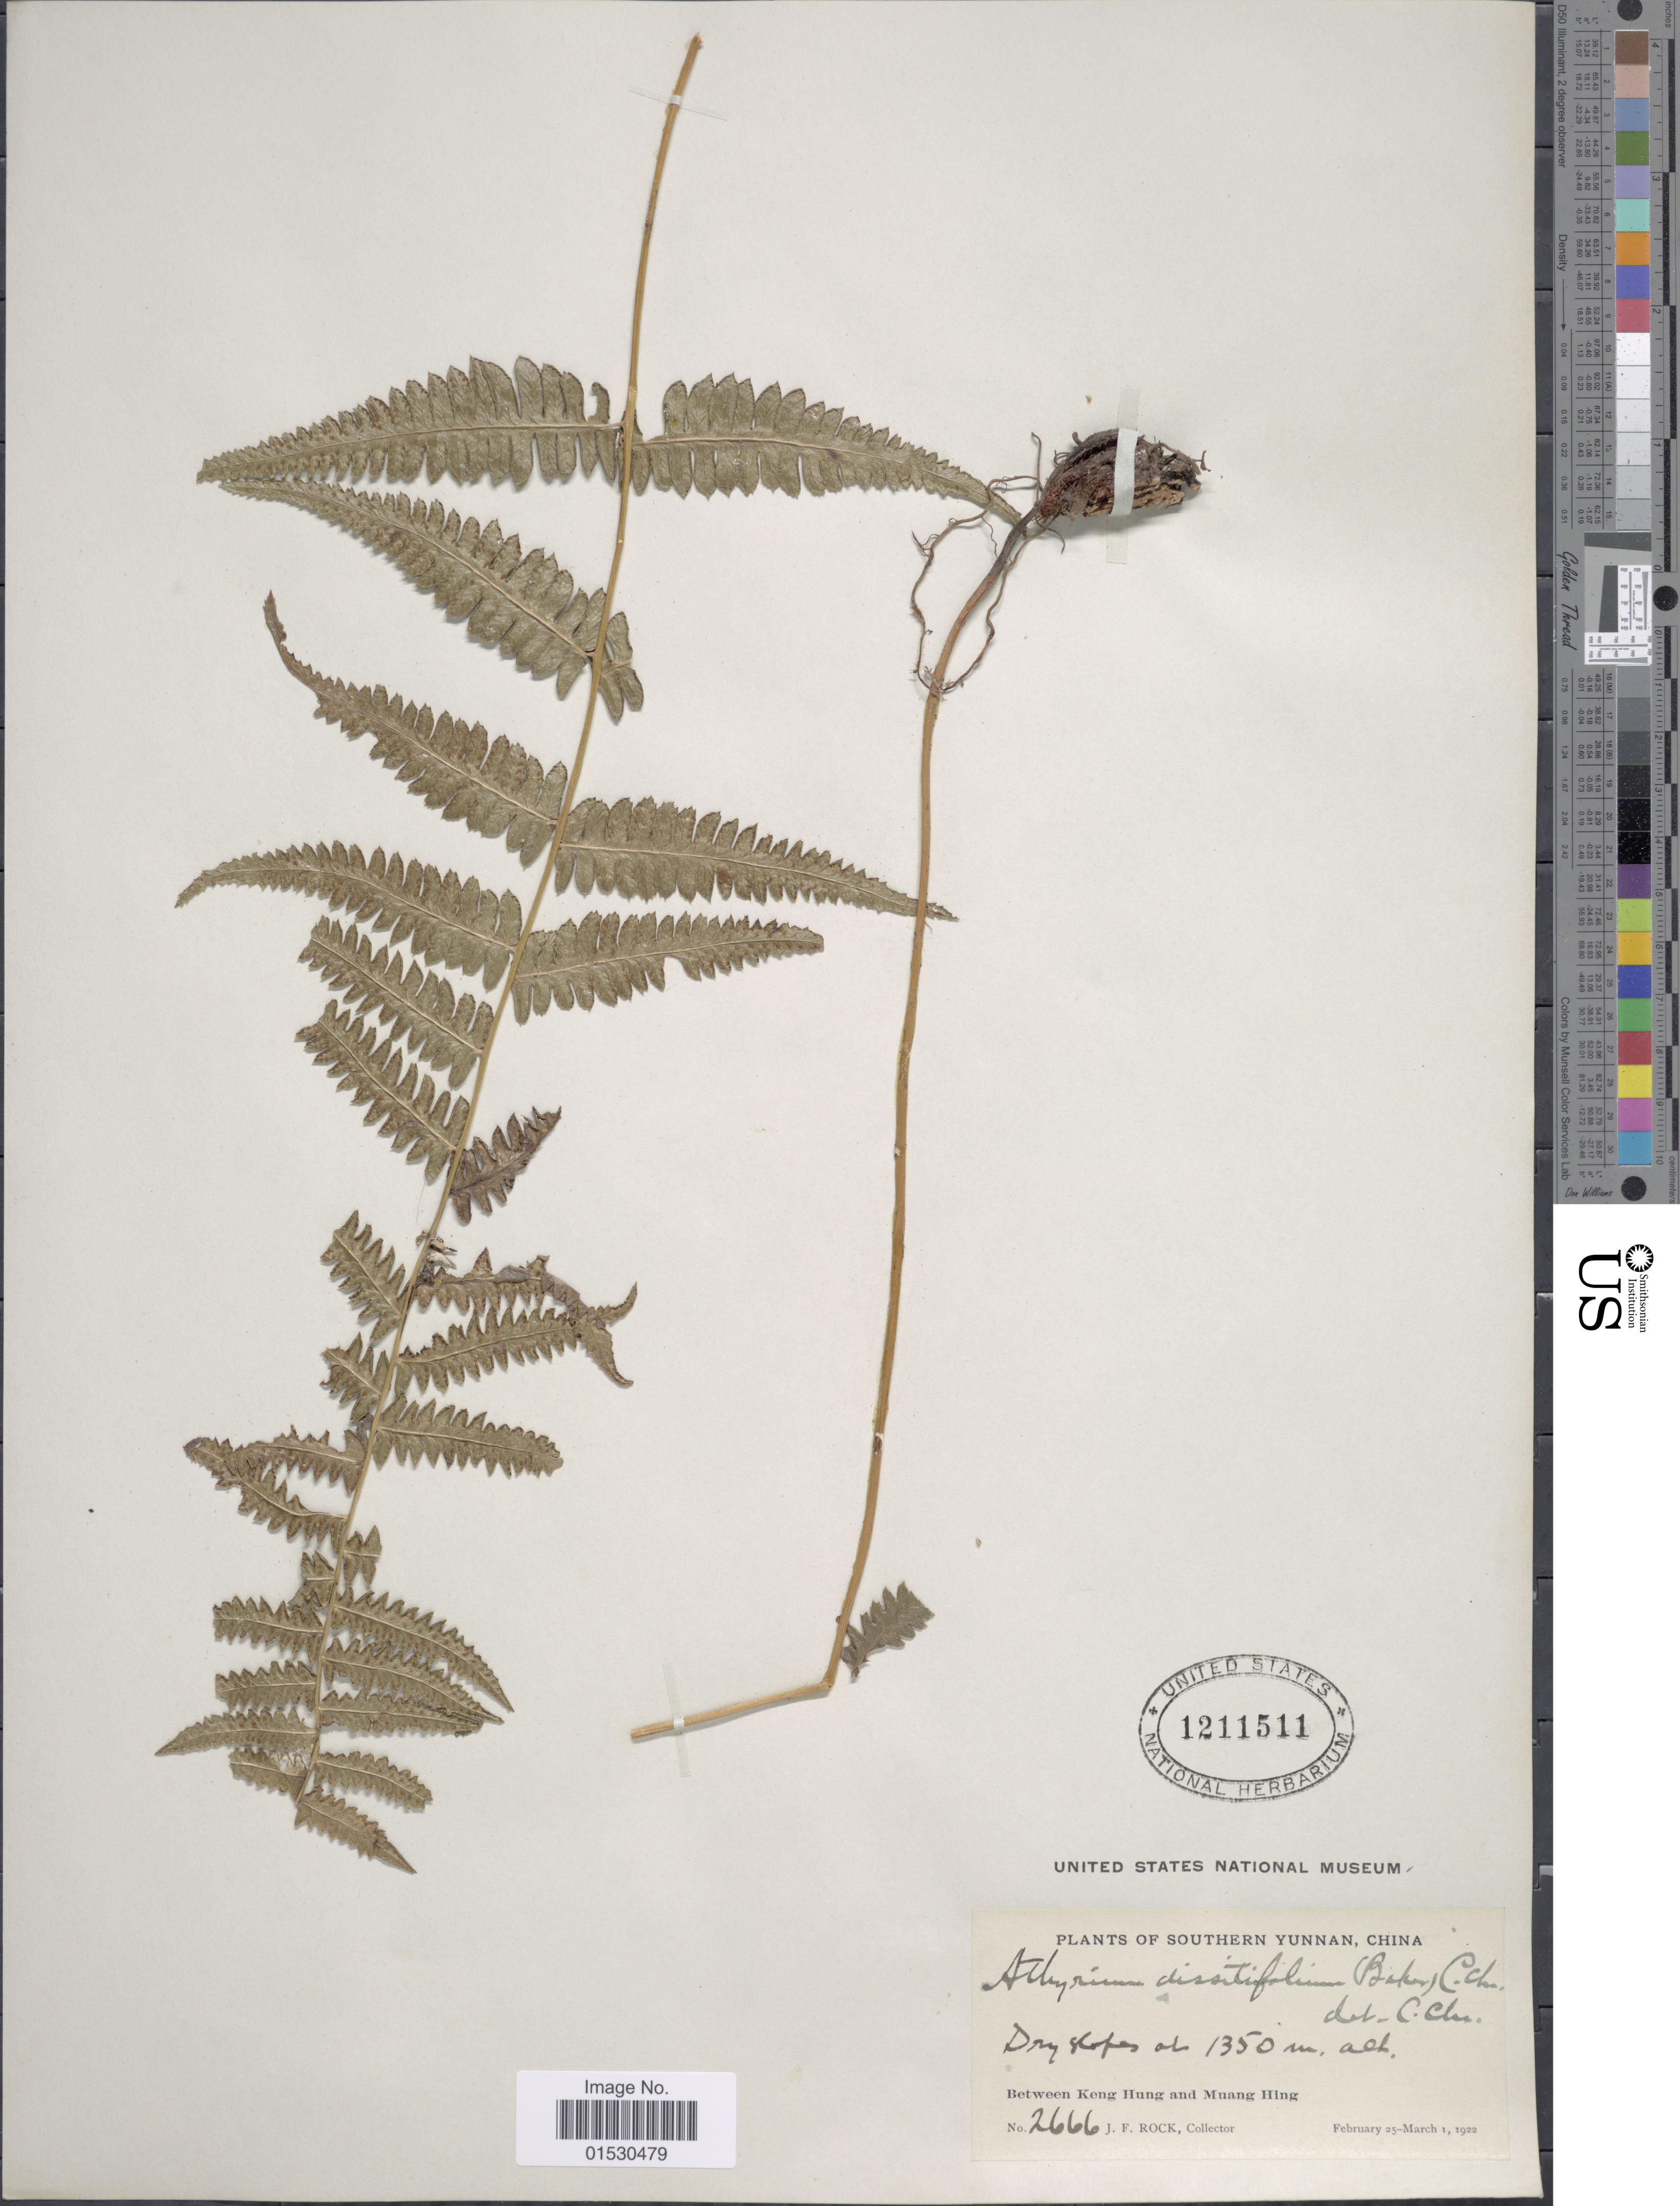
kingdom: Plantae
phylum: Tracheophyta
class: Polypodiopsida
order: Polypodiales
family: Athyriaceae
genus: Athyrium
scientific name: Athyrium dissitifolium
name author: (Baker) C. Chr.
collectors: J. Rock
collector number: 2666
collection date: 1922-02-25/1922-03-01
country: China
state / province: Yunnan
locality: Southern Yunnan, Between Keng Hung and Muang Hing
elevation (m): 1350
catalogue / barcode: US 1211511